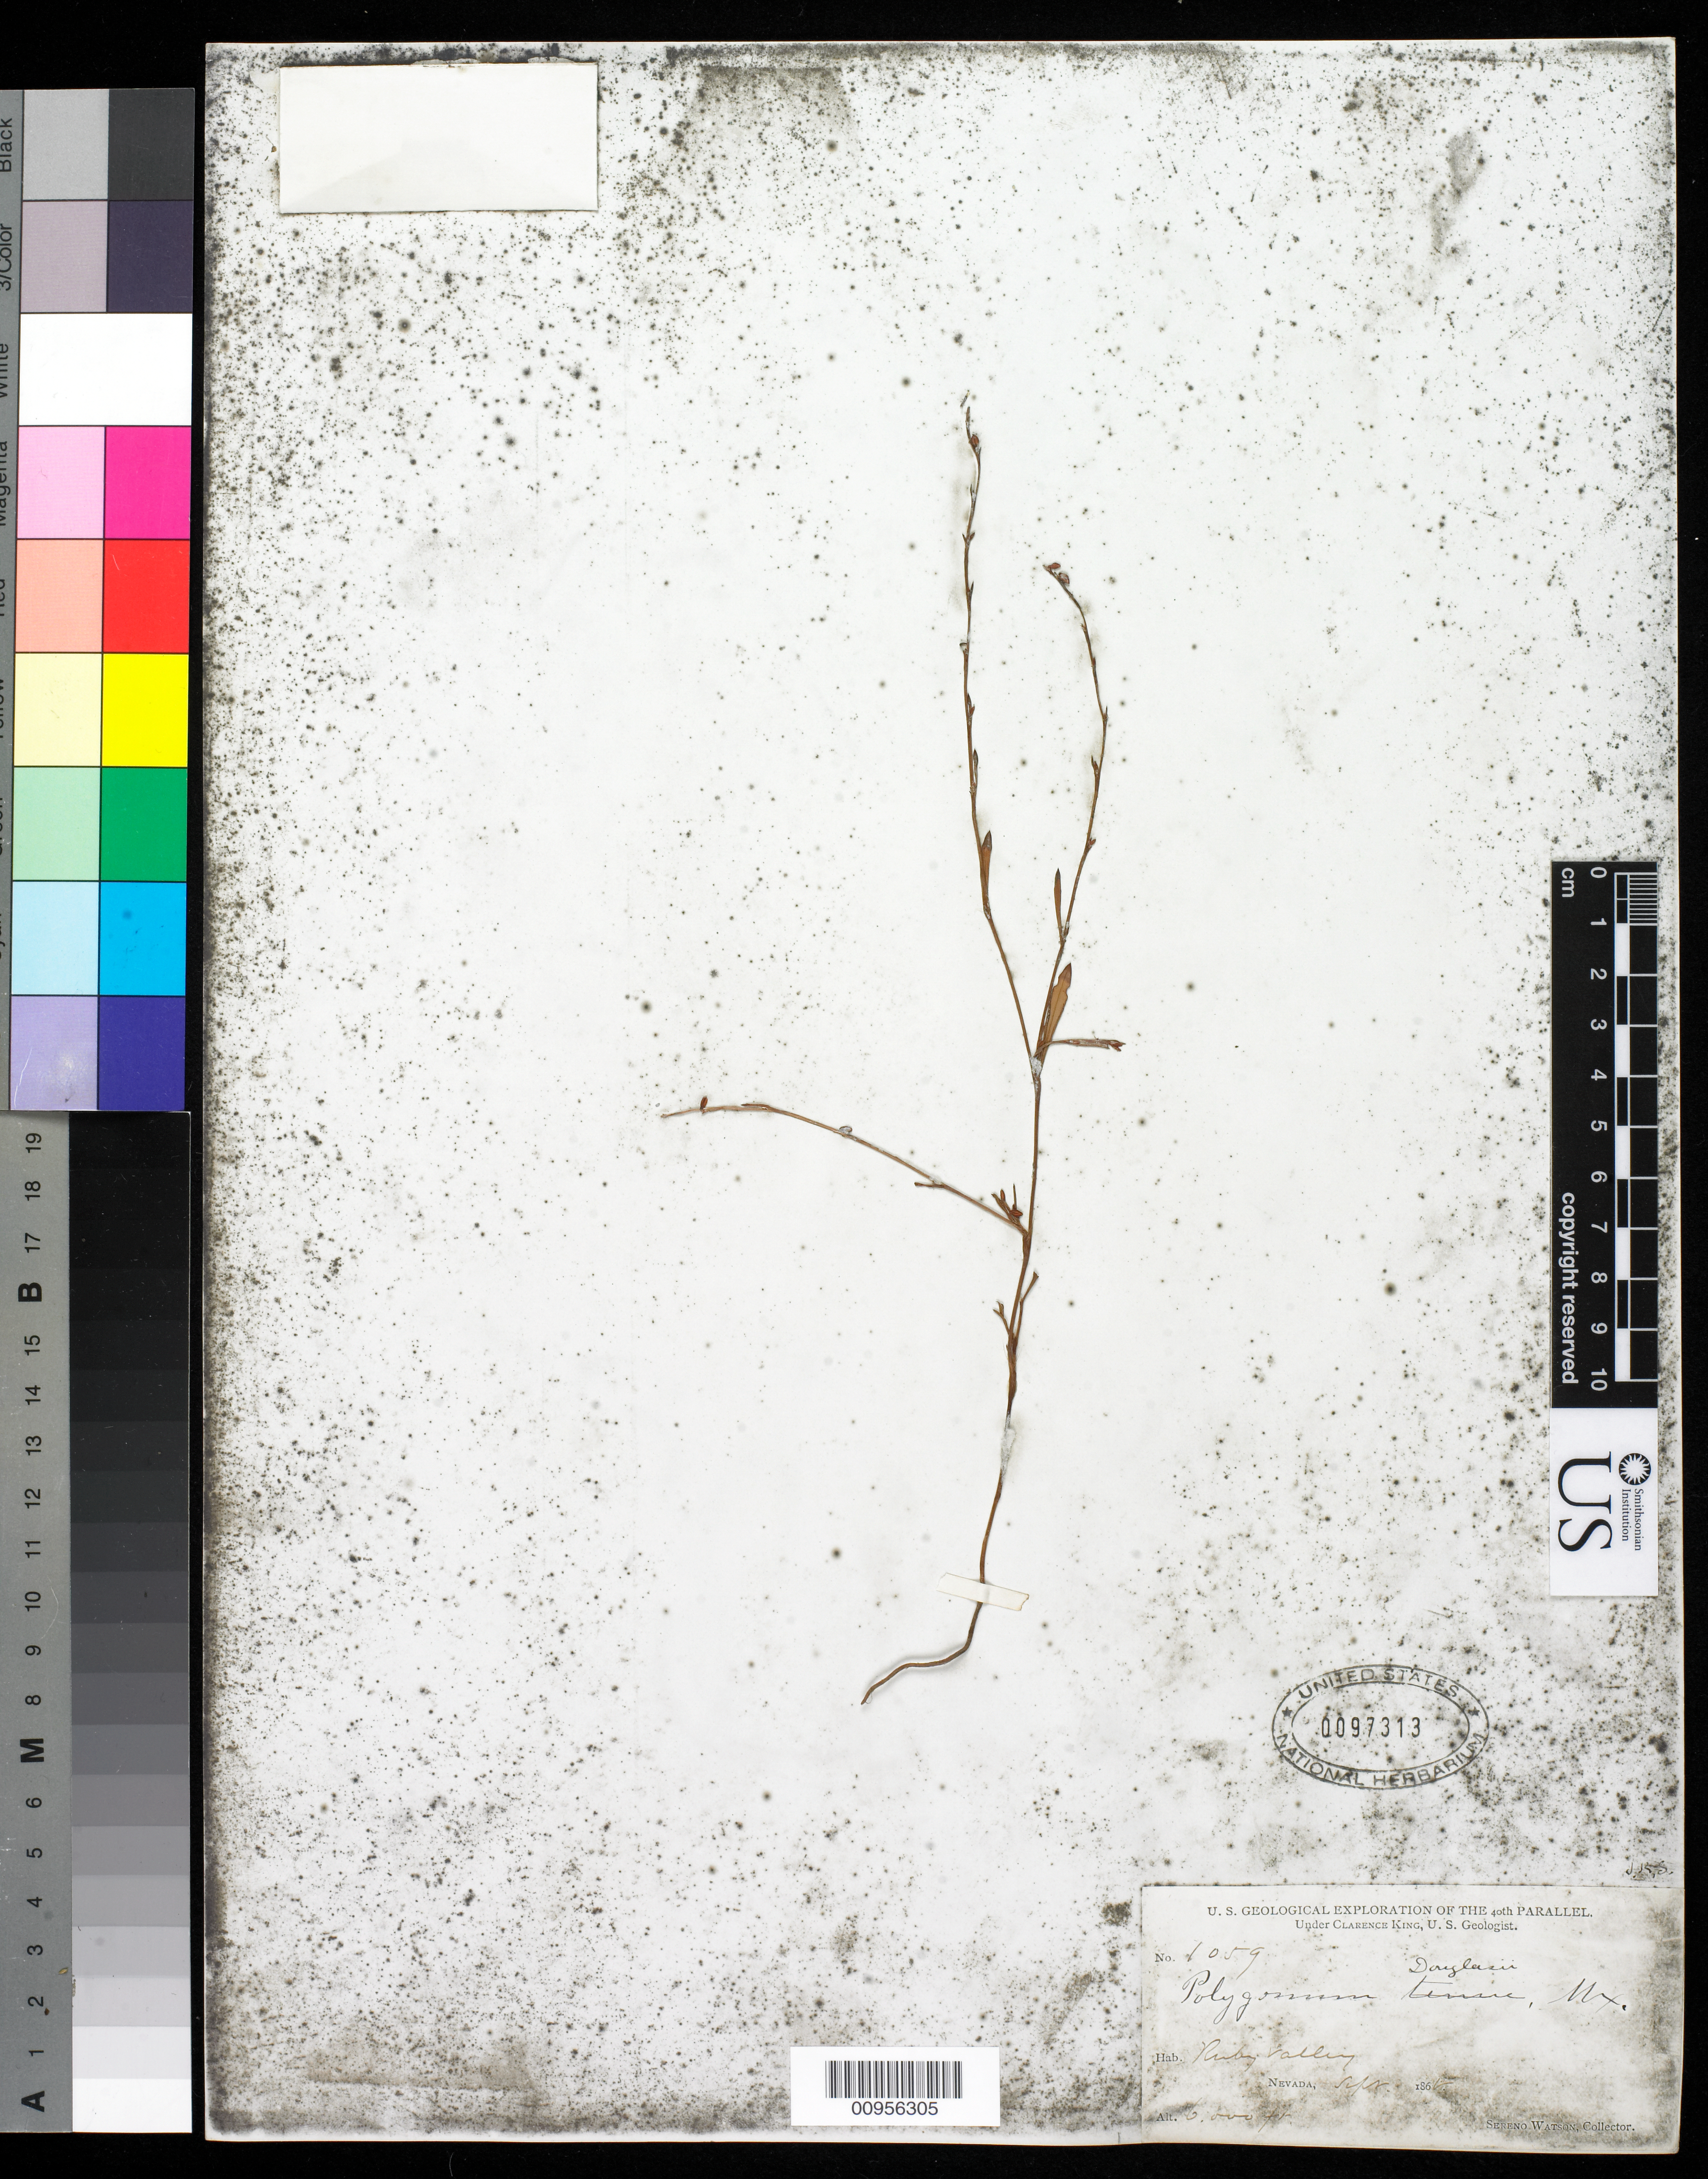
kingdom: Plantae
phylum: Tracheophyta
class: Magnoliopsida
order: Caryophyllales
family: Polygonaceae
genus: Polygonum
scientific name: Polygonum douglasii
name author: Greene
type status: Syntype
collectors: S. Watson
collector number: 1059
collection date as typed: Sep 1868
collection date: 1868-09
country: United States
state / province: Nevada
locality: Ruby Valley.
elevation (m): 1829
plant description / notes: Name superfluously neotypified (neotype: Culbertson 4391) by J.C. Hickman, Madroño 31: 250 (1984).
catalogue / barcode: US 97313